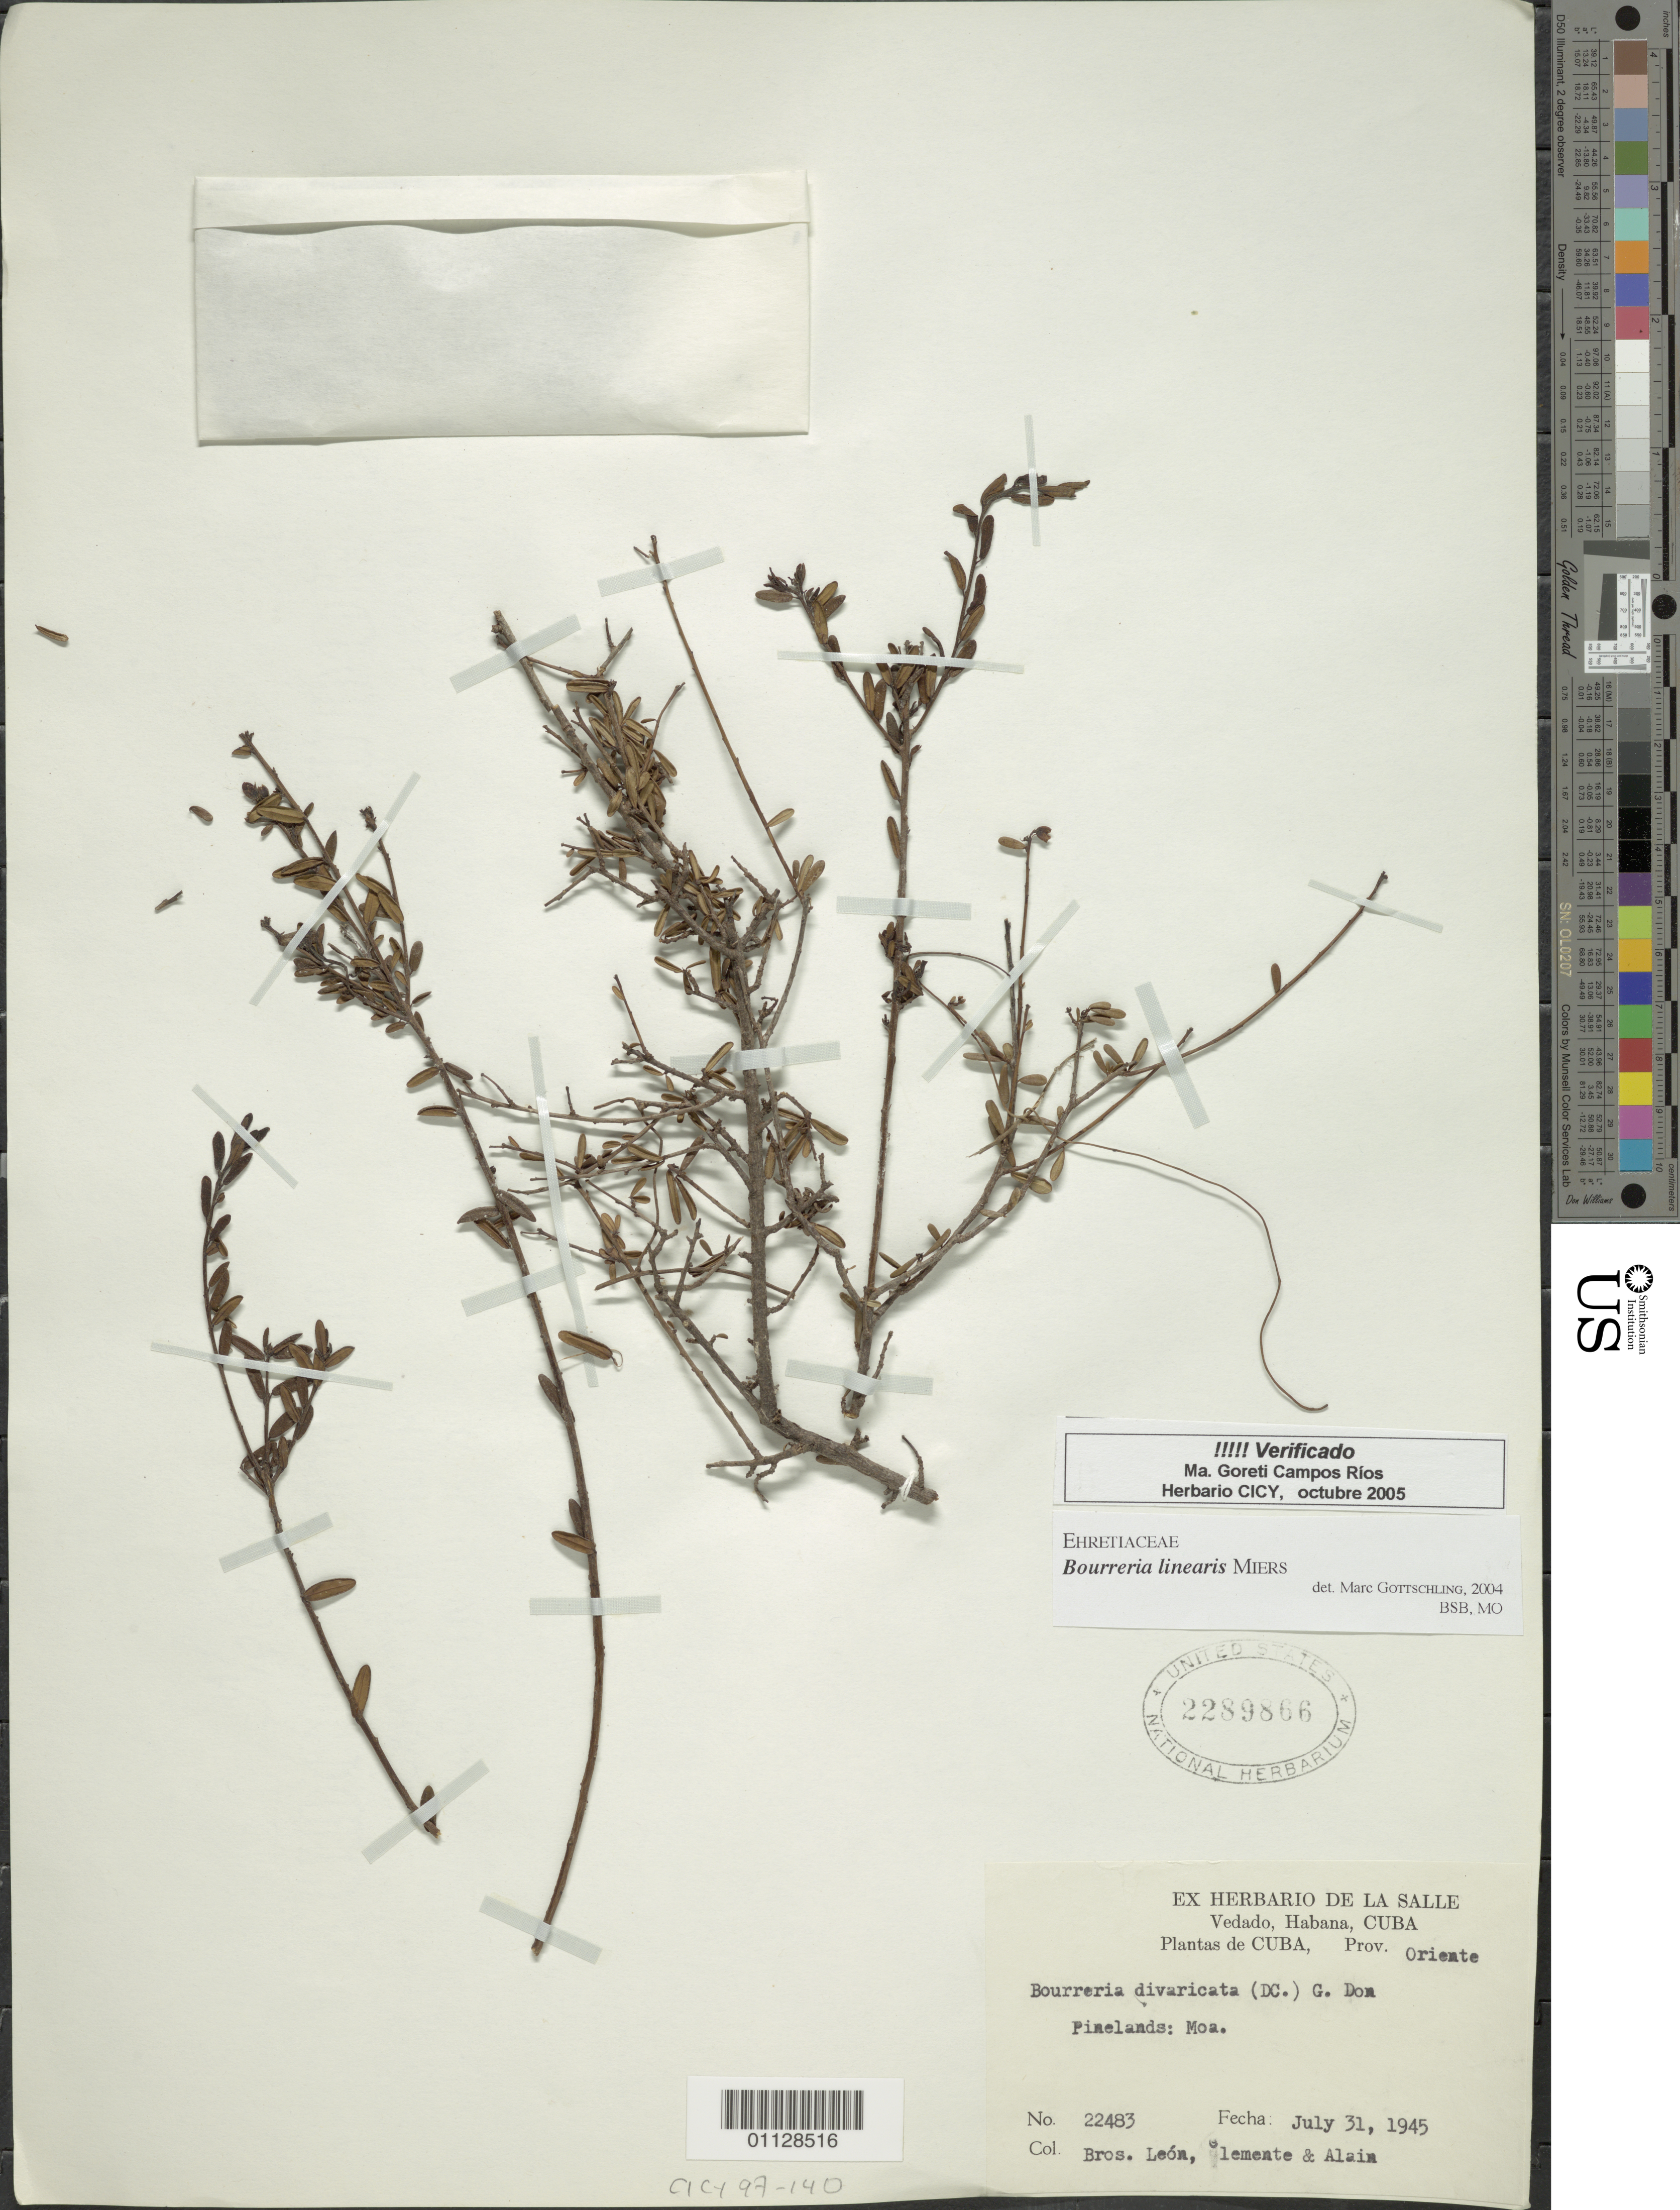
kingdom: Plantae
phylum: Tracheophyta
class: Magnoliopsida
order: Boraginales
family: Ehretiaceae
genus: Bourreria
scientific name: Bourreria linearis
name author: Miers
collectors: Bro. León, B. Clement & A. H. Liogier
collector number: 22483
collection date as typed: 31 Jul 1945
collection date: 1945-07-31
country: Cuba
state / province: Holguín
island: Cuba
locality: Pinelands: Moa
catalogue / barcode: US 2289866